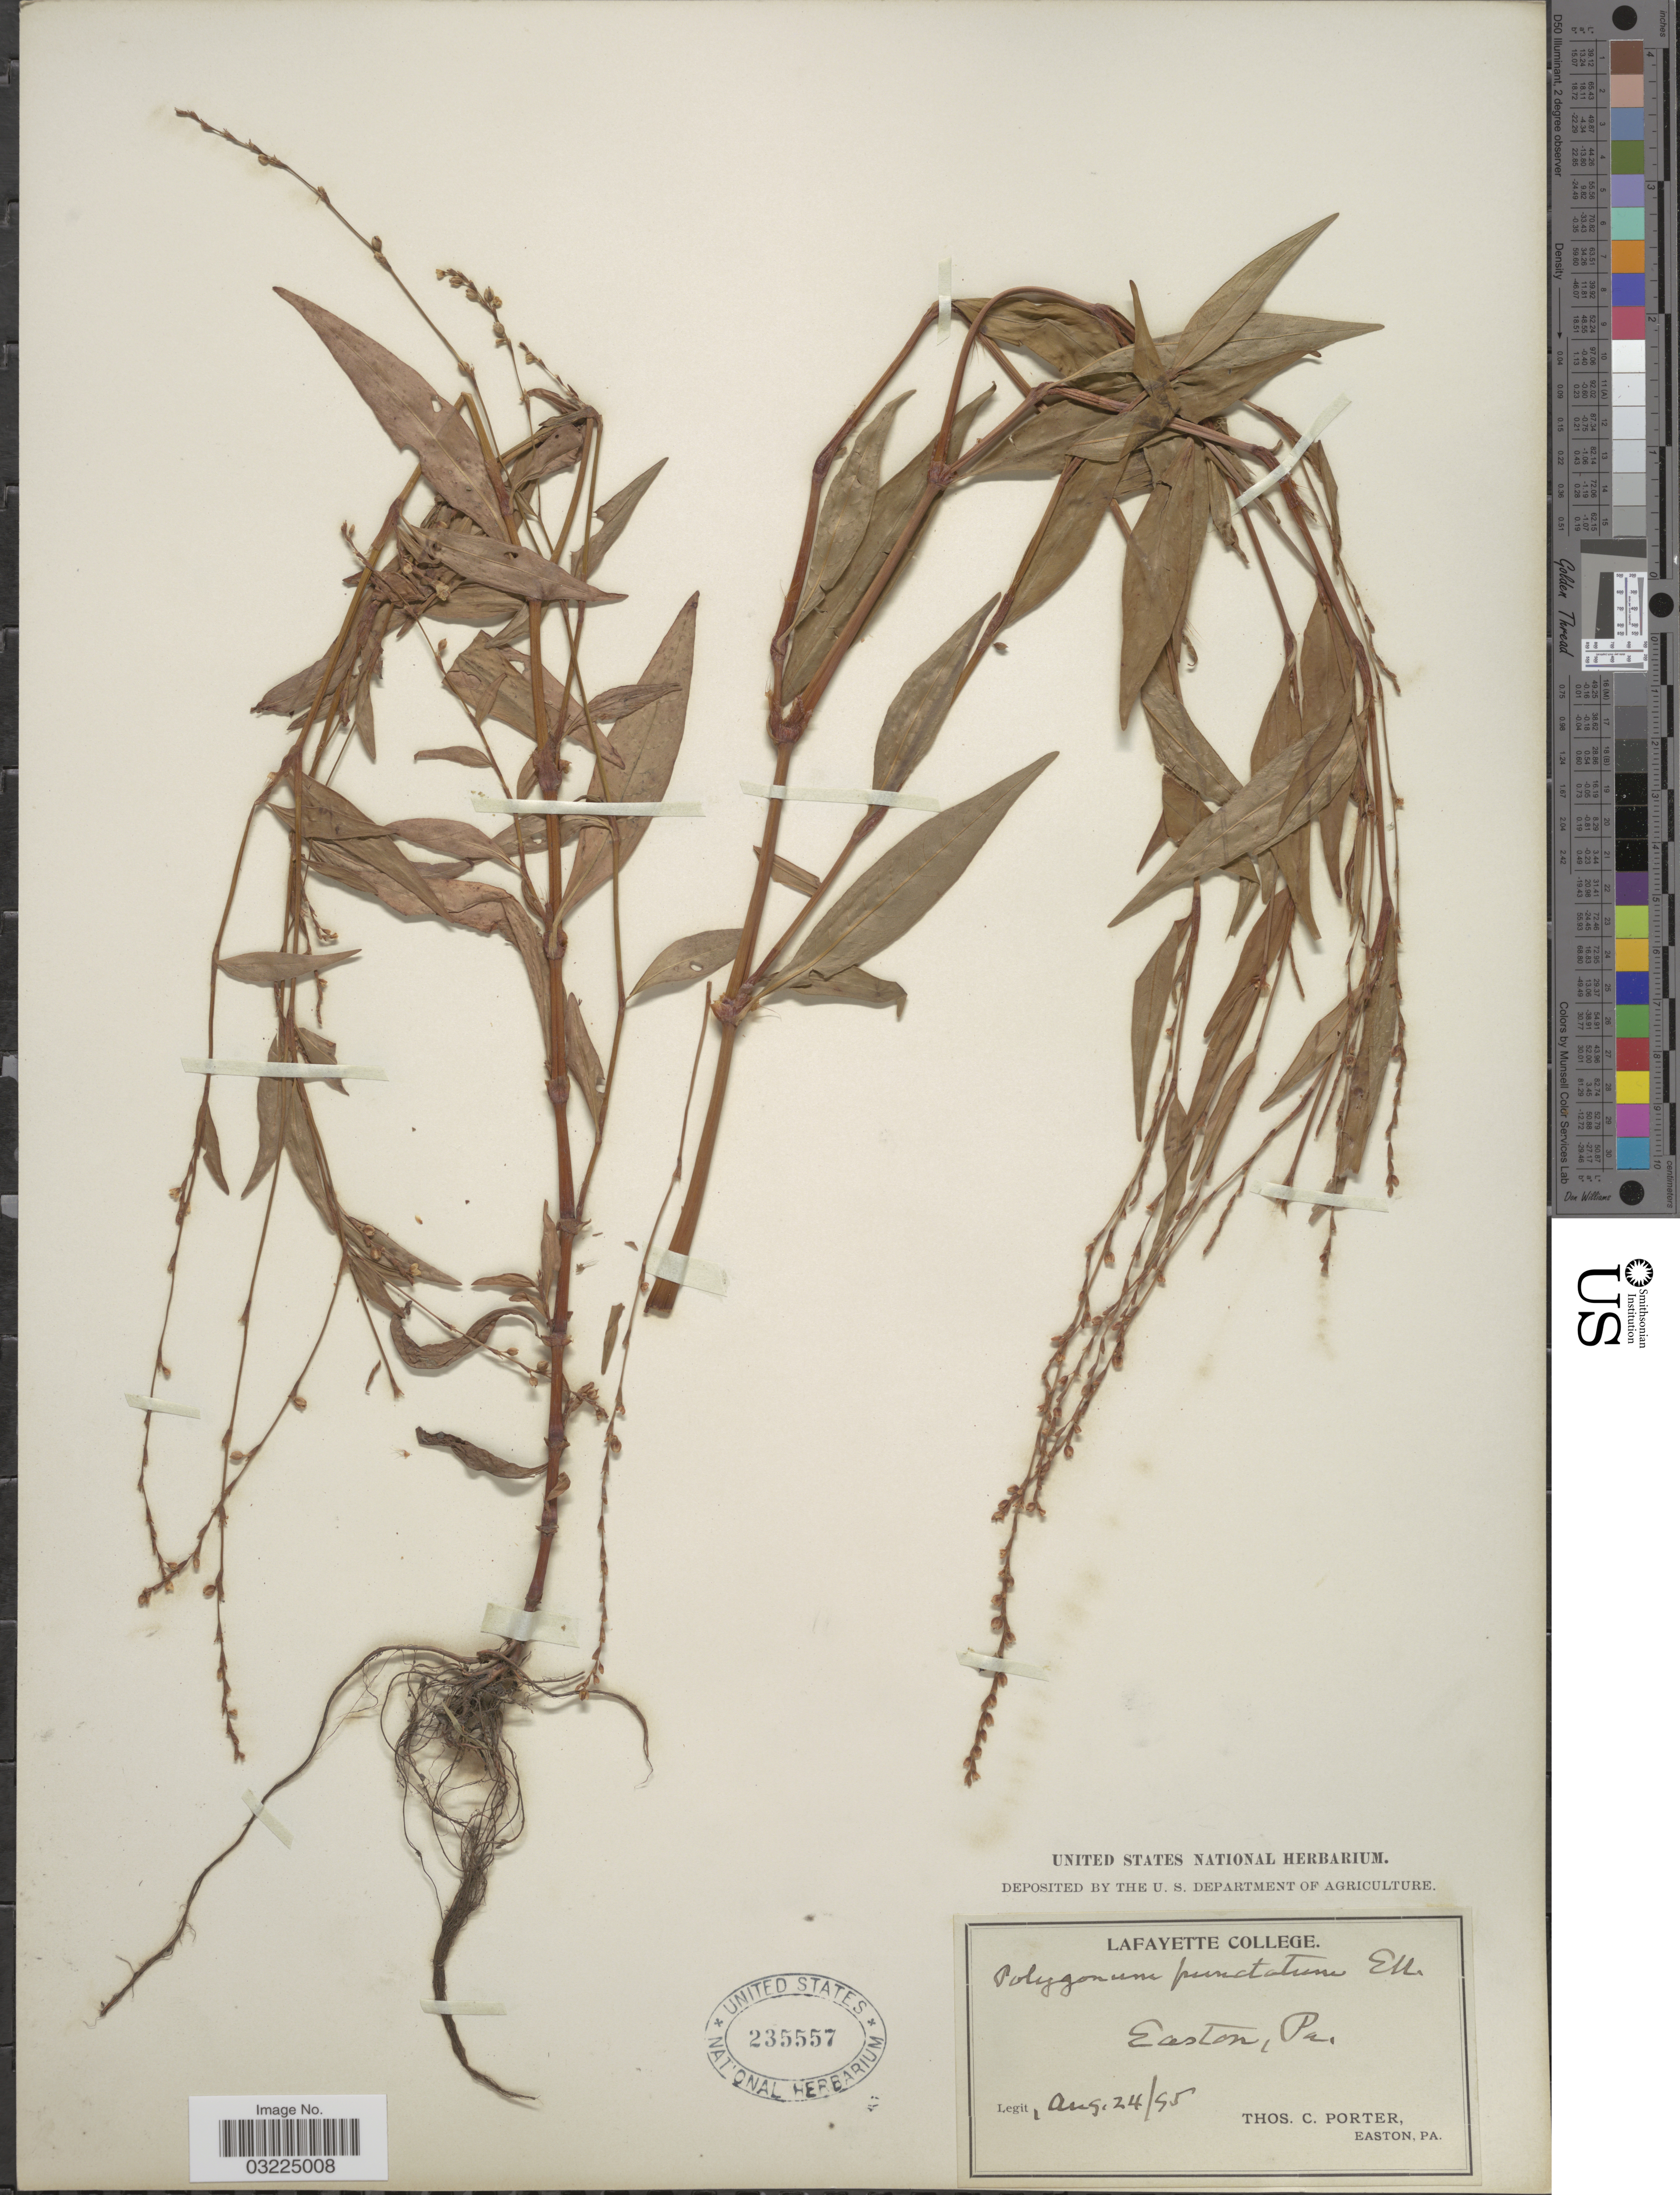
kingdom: Plantae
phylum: Tracheophyta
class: Magnoliopsida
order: Caryophyllales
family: Polygonaceae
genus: Persicaria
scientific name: Persicaria punctata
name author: (Elliott) Small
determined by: Atha, D. E.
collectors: T. Porter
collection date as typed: Transcribed d/m/y: 24/8/95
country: United States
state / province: Pennsylvania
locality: Easton.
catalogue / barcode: US 235557